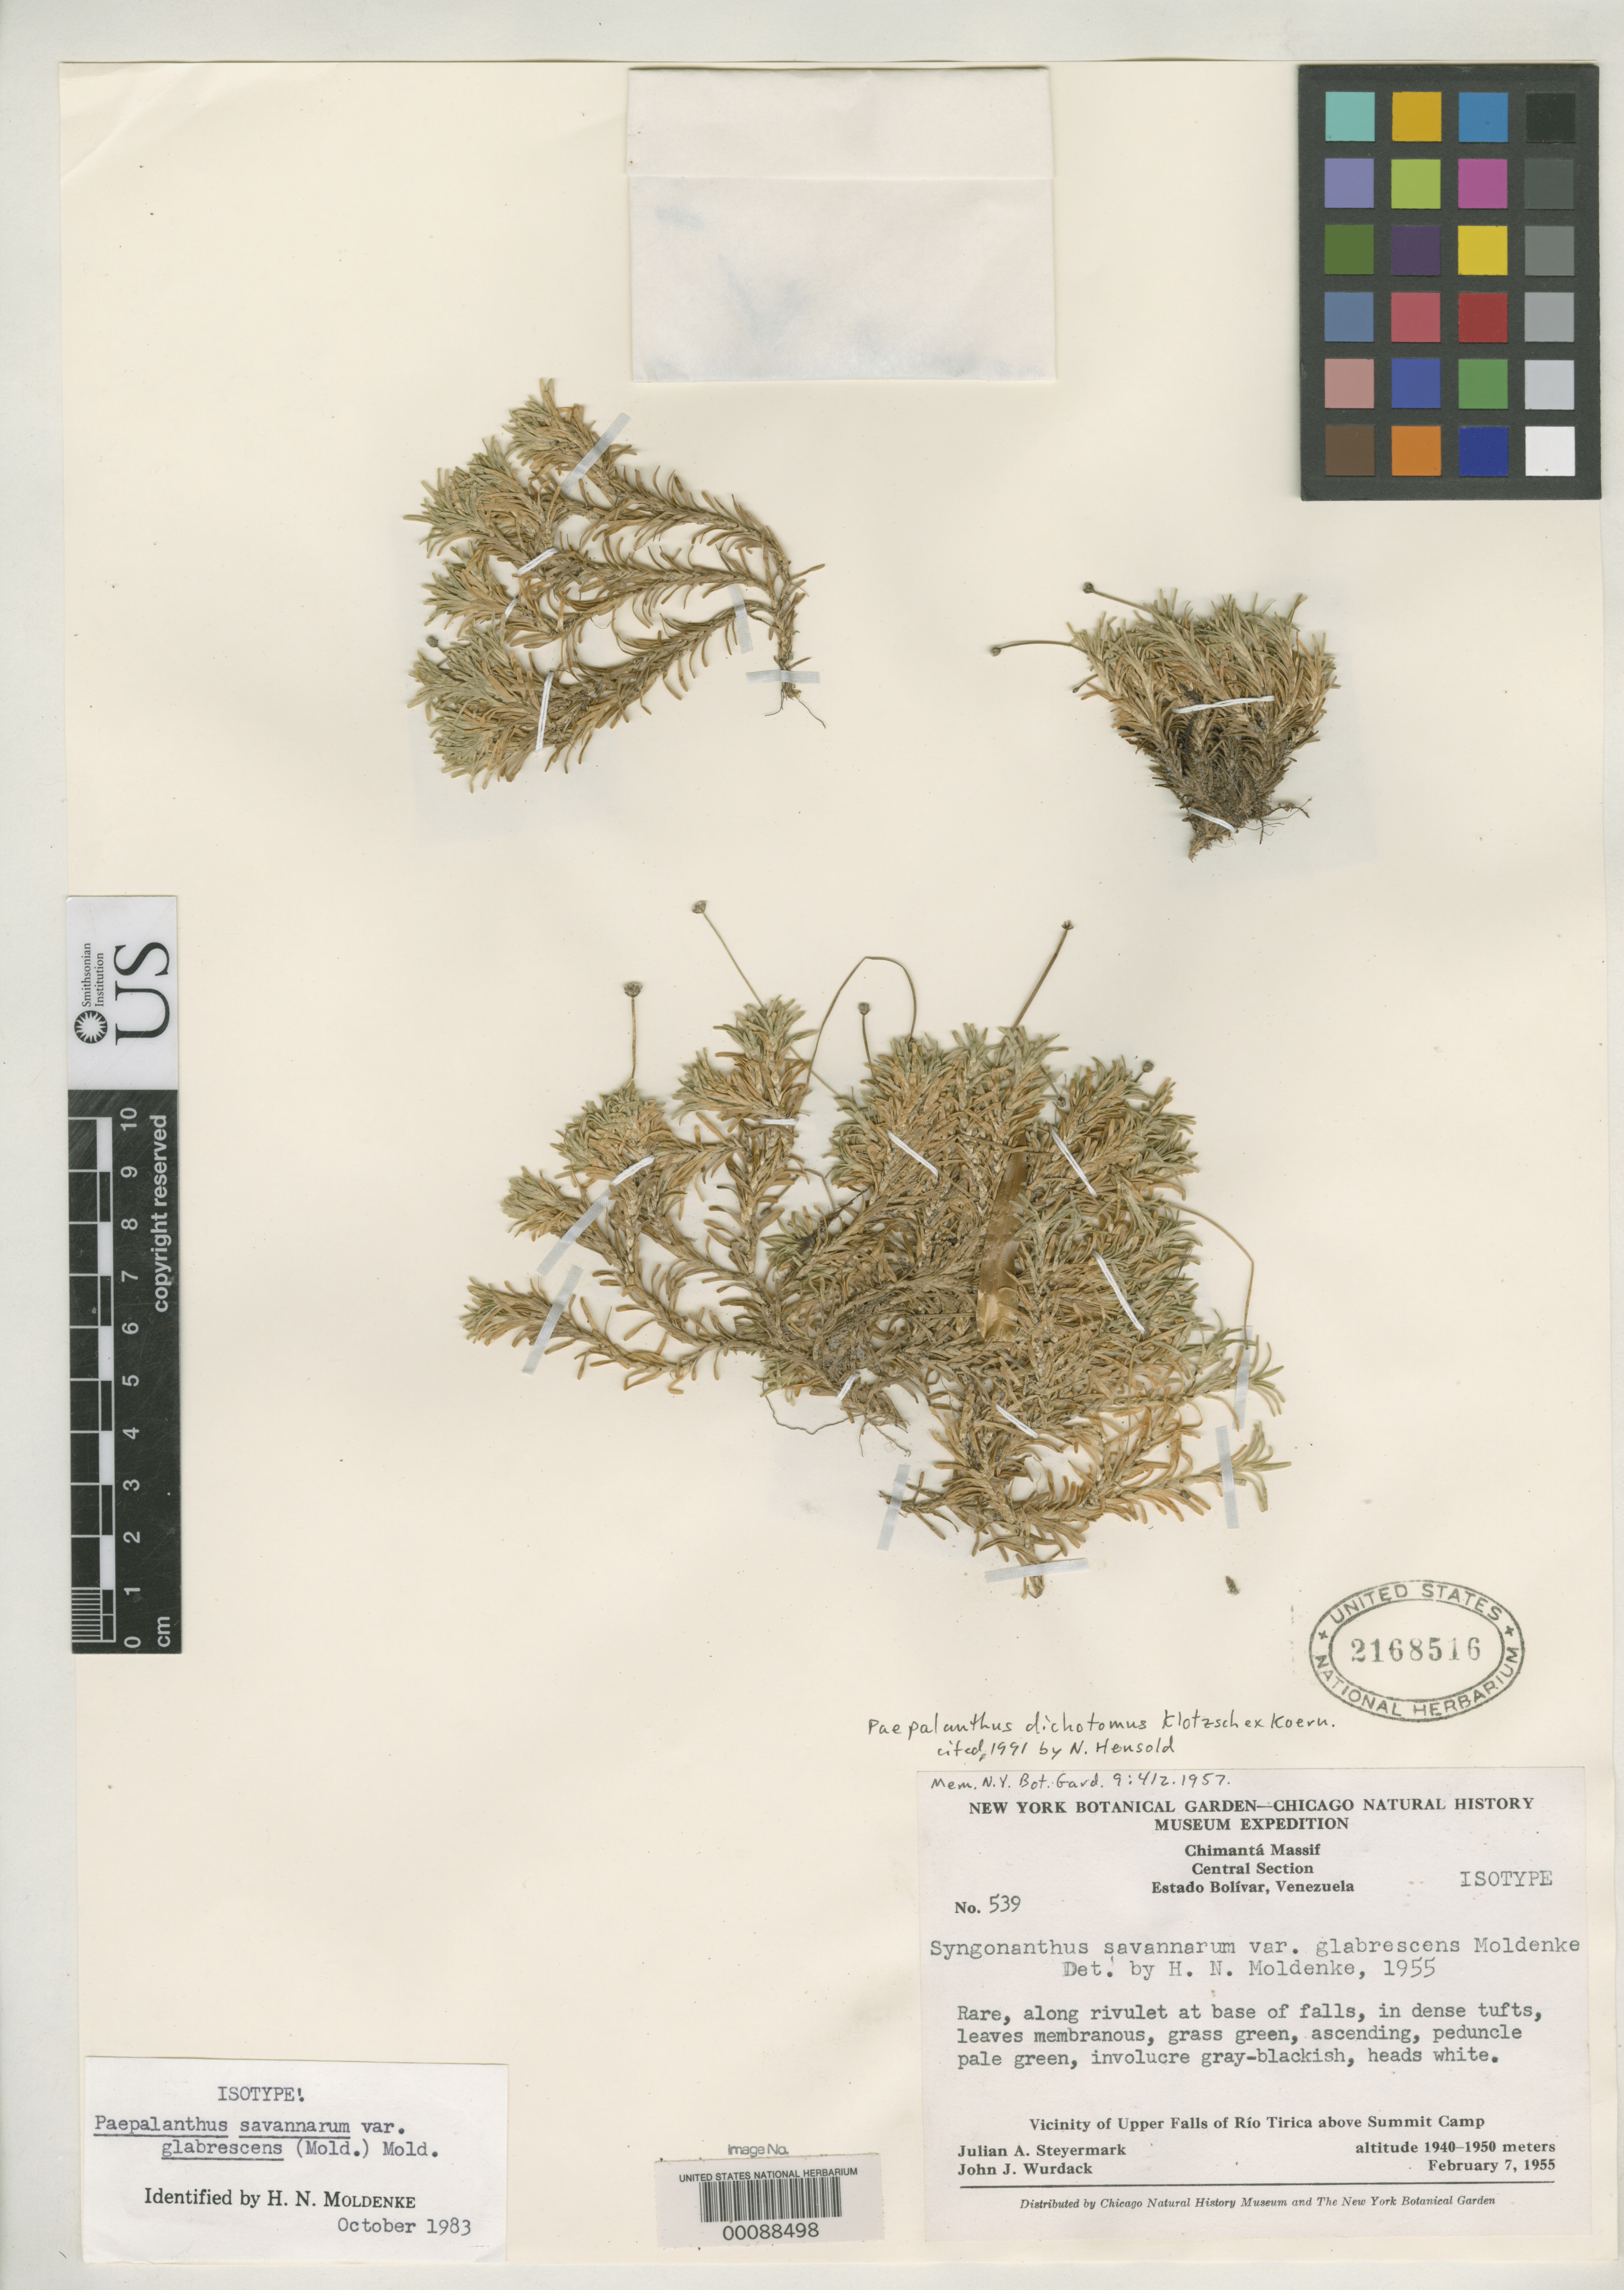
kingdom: Plantae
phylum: Tracheophyta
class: Liliopsida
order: Poales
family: Eriocaulaceae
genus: Syngonanthus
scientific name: Syngonanthus savannarum var. glabrescens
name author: Moldenke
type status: Isotype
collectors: J. Steyermark & J. J. Wurdack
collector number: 539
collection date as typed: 07 Feb 1955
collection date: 1955-02-07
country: Venezuela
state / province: Bolivar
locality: Near upper falls of Rio Tirica.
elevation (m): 1940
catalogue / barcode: US 2168516